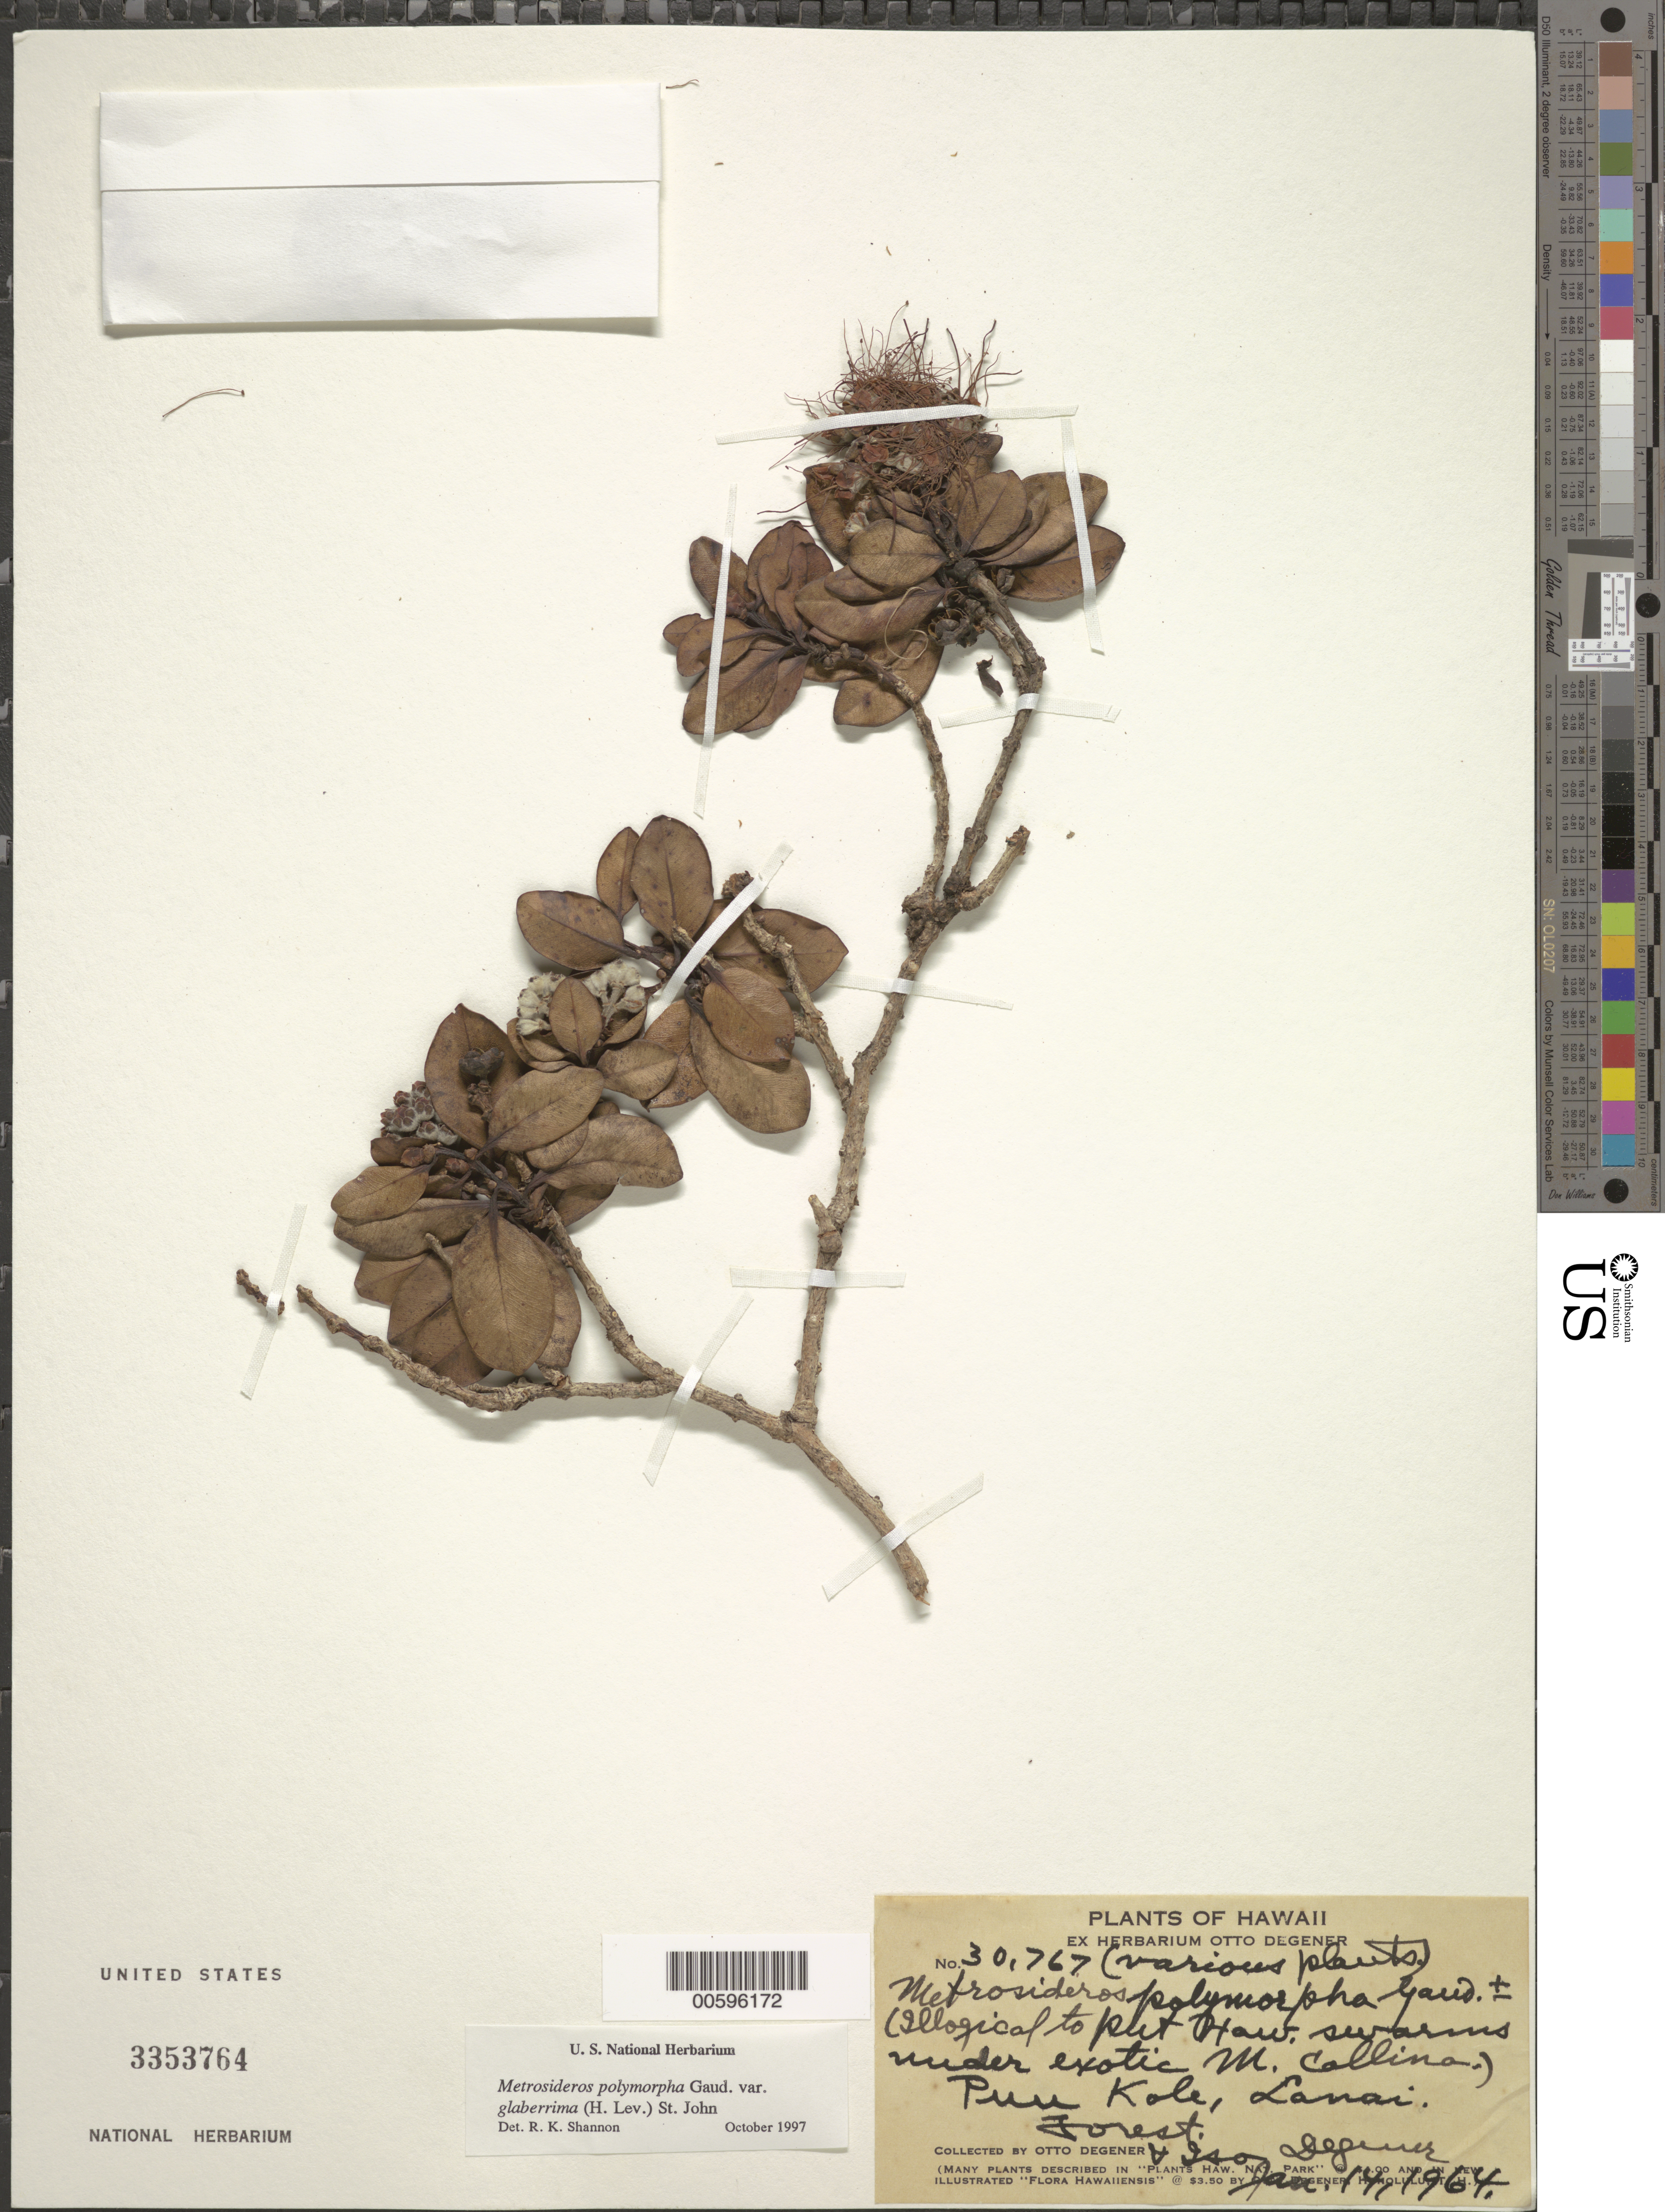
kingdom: Plantae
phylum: Tracheophyta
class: Magnoliopsida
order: Myrtales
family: Myrtaceae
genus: Metrosideros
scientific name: Metrosideros polymorpha var. glaberrima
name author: (H. Lév.) H. St. John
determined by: Shannon, R. K., (UNITED STATES)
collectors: O. Degener & I. Degener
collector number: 30767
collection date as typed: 14 Jan 1964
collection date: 1964-01-14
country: United States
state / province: Hawaii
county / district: Maui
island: Lana'i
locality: Puu Kole.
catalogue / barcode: US 3353764